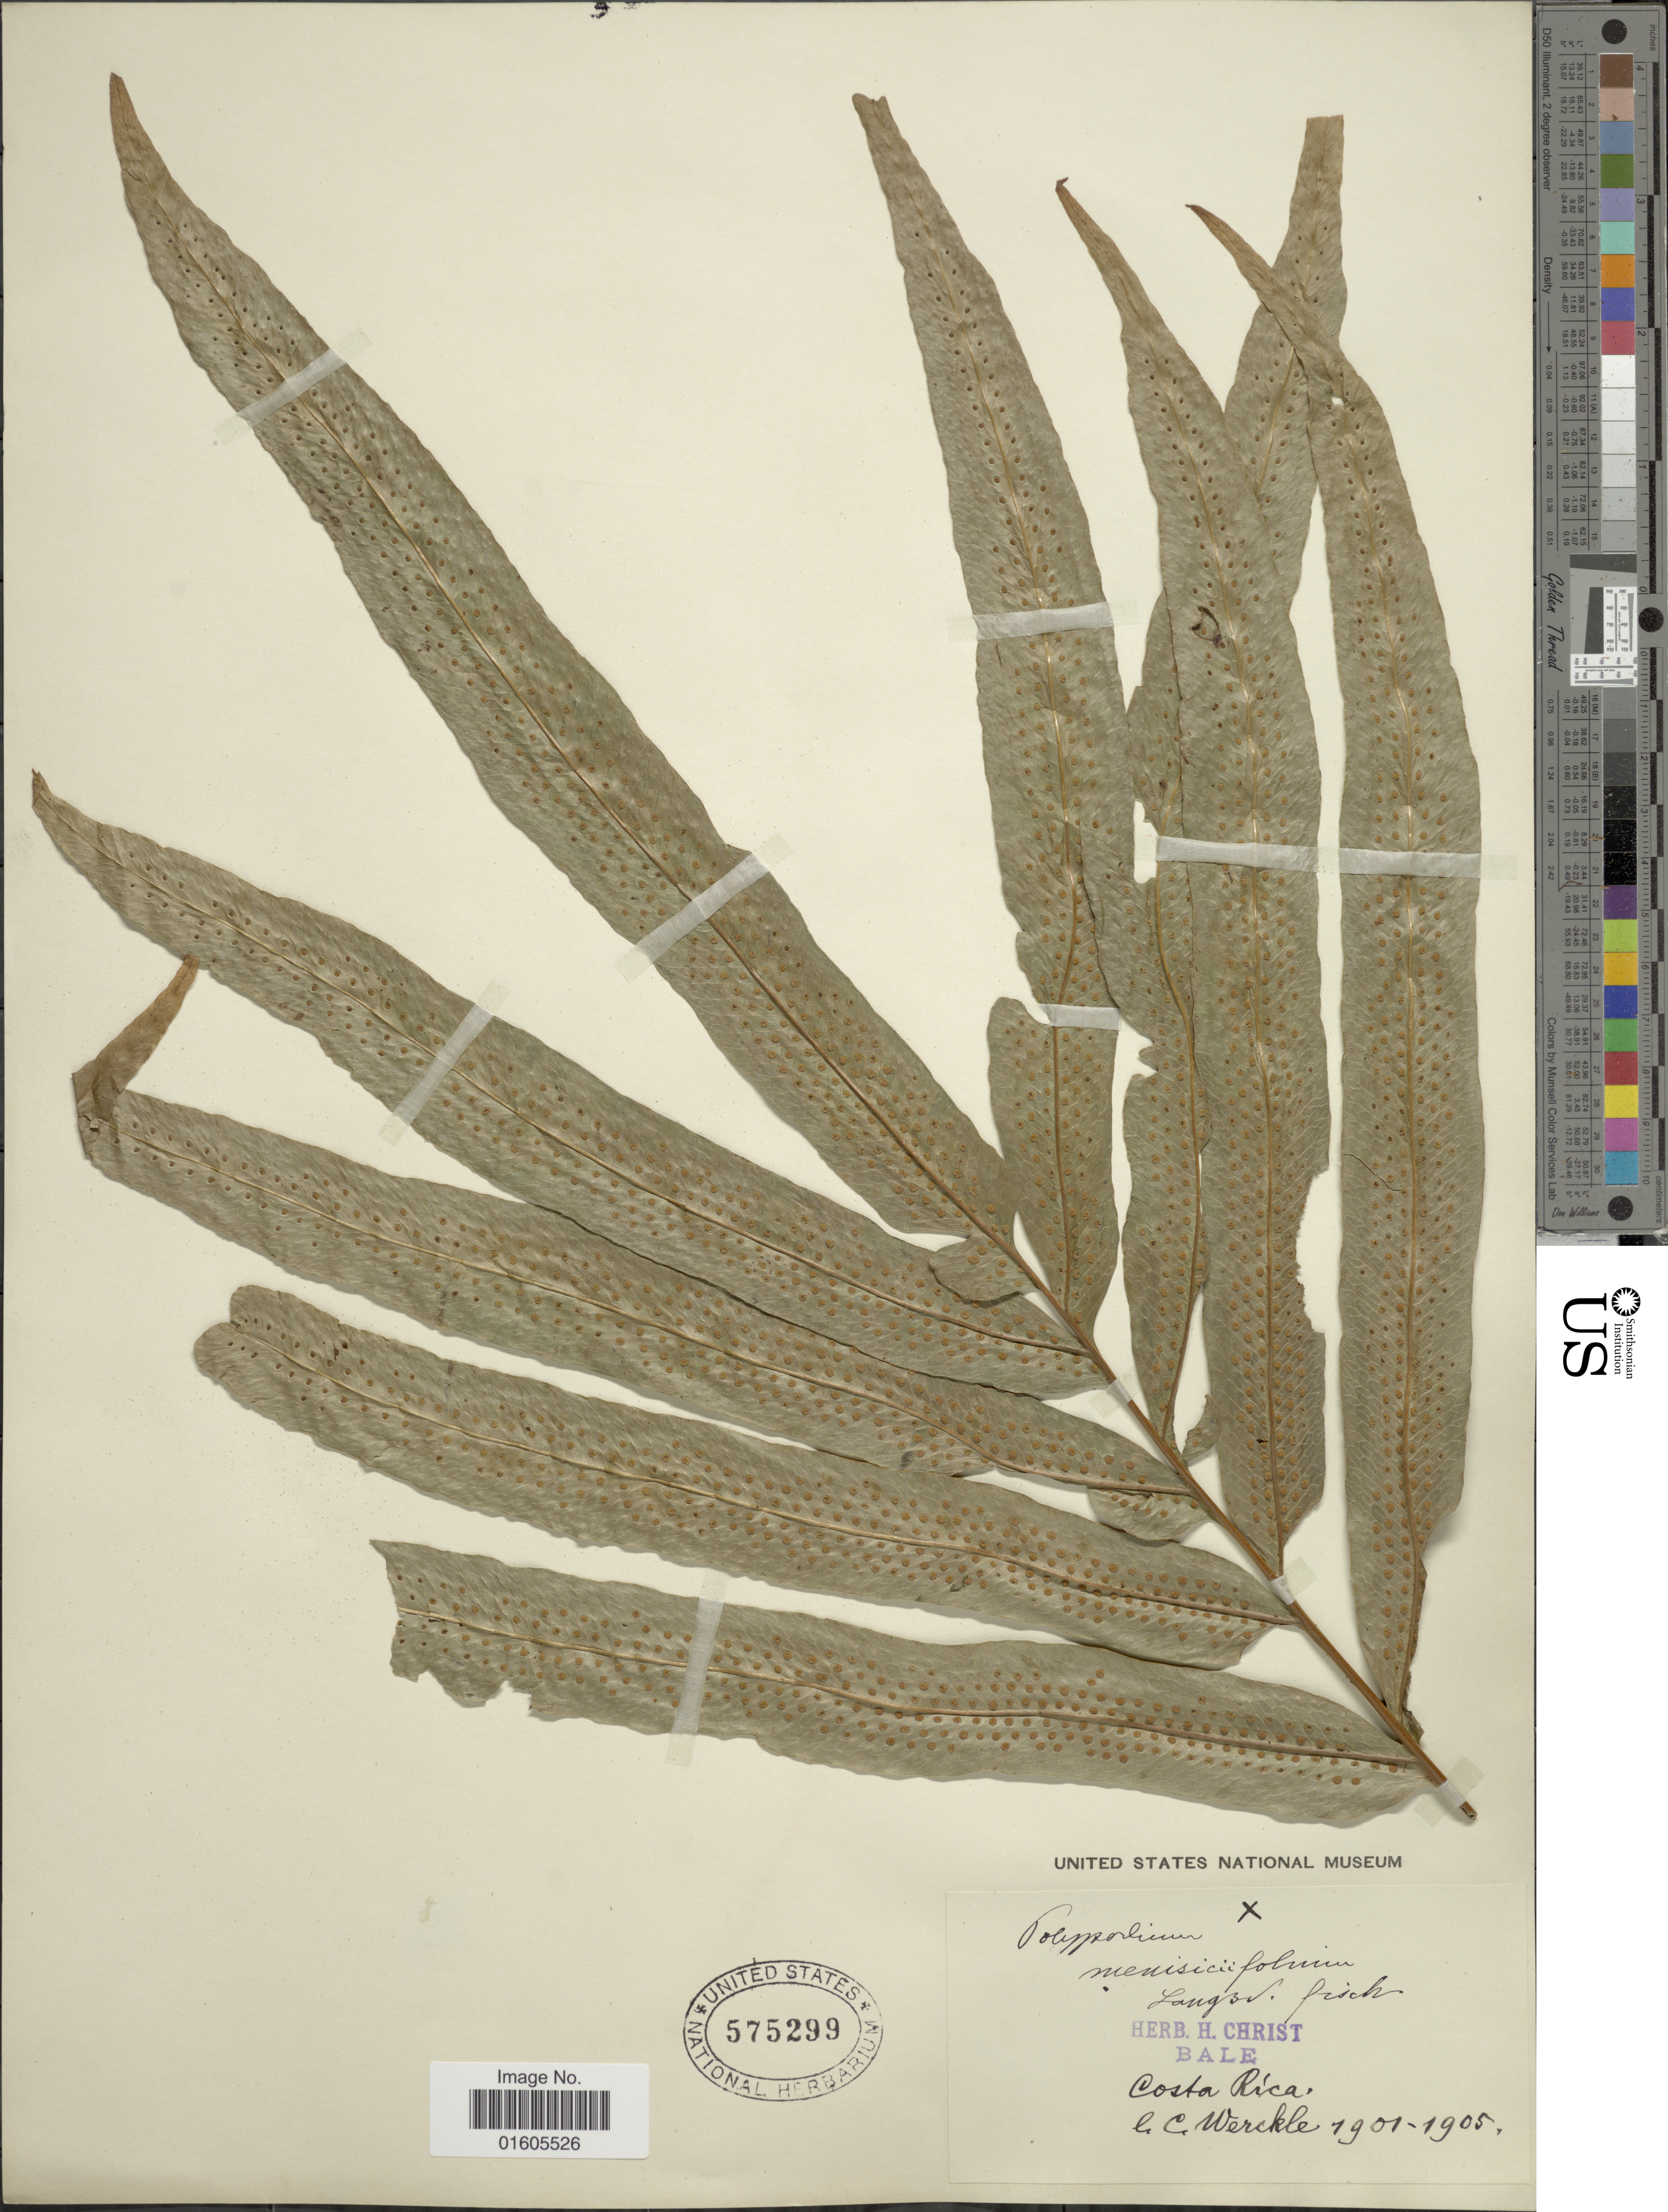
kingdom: Plantae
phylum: Tracheophyta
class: Polypodiopsida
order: Polypodiales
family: Polypodiaceae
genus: Serpocaulon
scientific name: Serpocaulon triseriale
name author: (Sw.) A.R. Sm.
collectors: C. C Wercklé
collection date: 1901/1905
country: Costa Rica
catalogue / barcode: US 575299